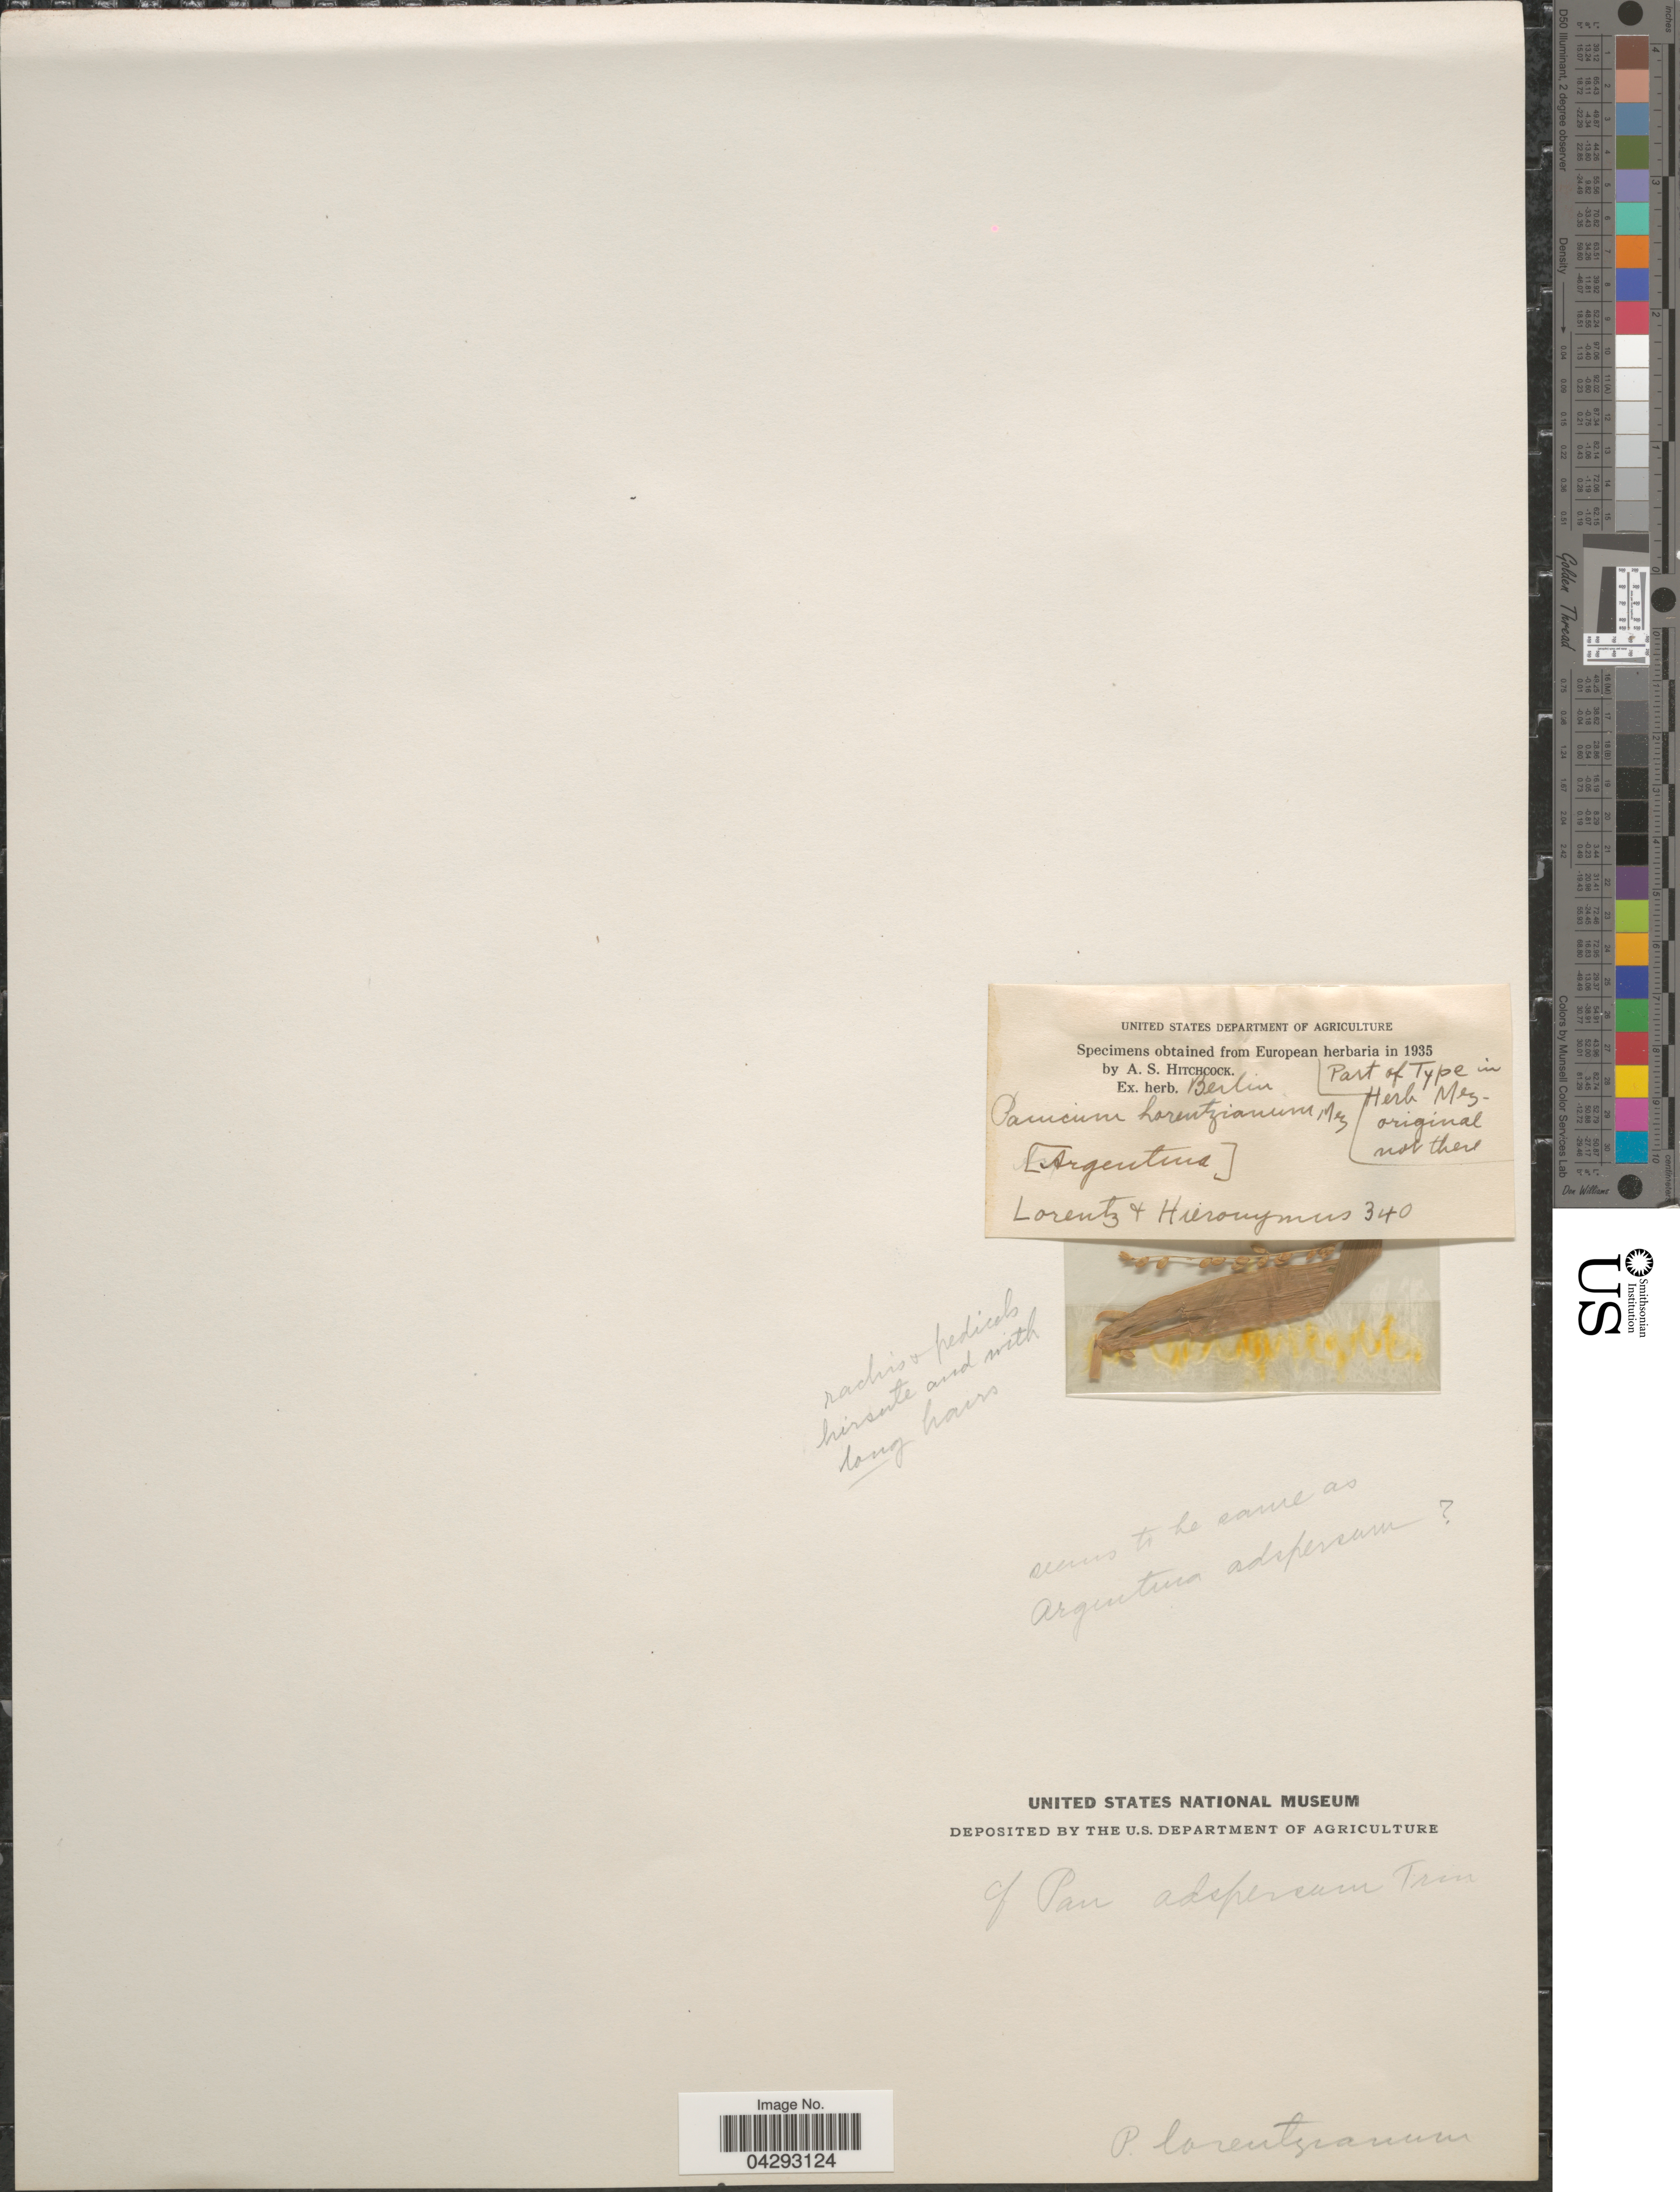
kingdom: Plantae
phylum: Tracheophyta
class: Liliopsida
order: Poales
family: Poaceae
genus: Urochloa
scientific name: Urochloa lorentziana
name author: (Mez) Morrone & Zuloaga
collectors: -. Lorentz & -. Hieronymus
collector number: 340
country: Argentina